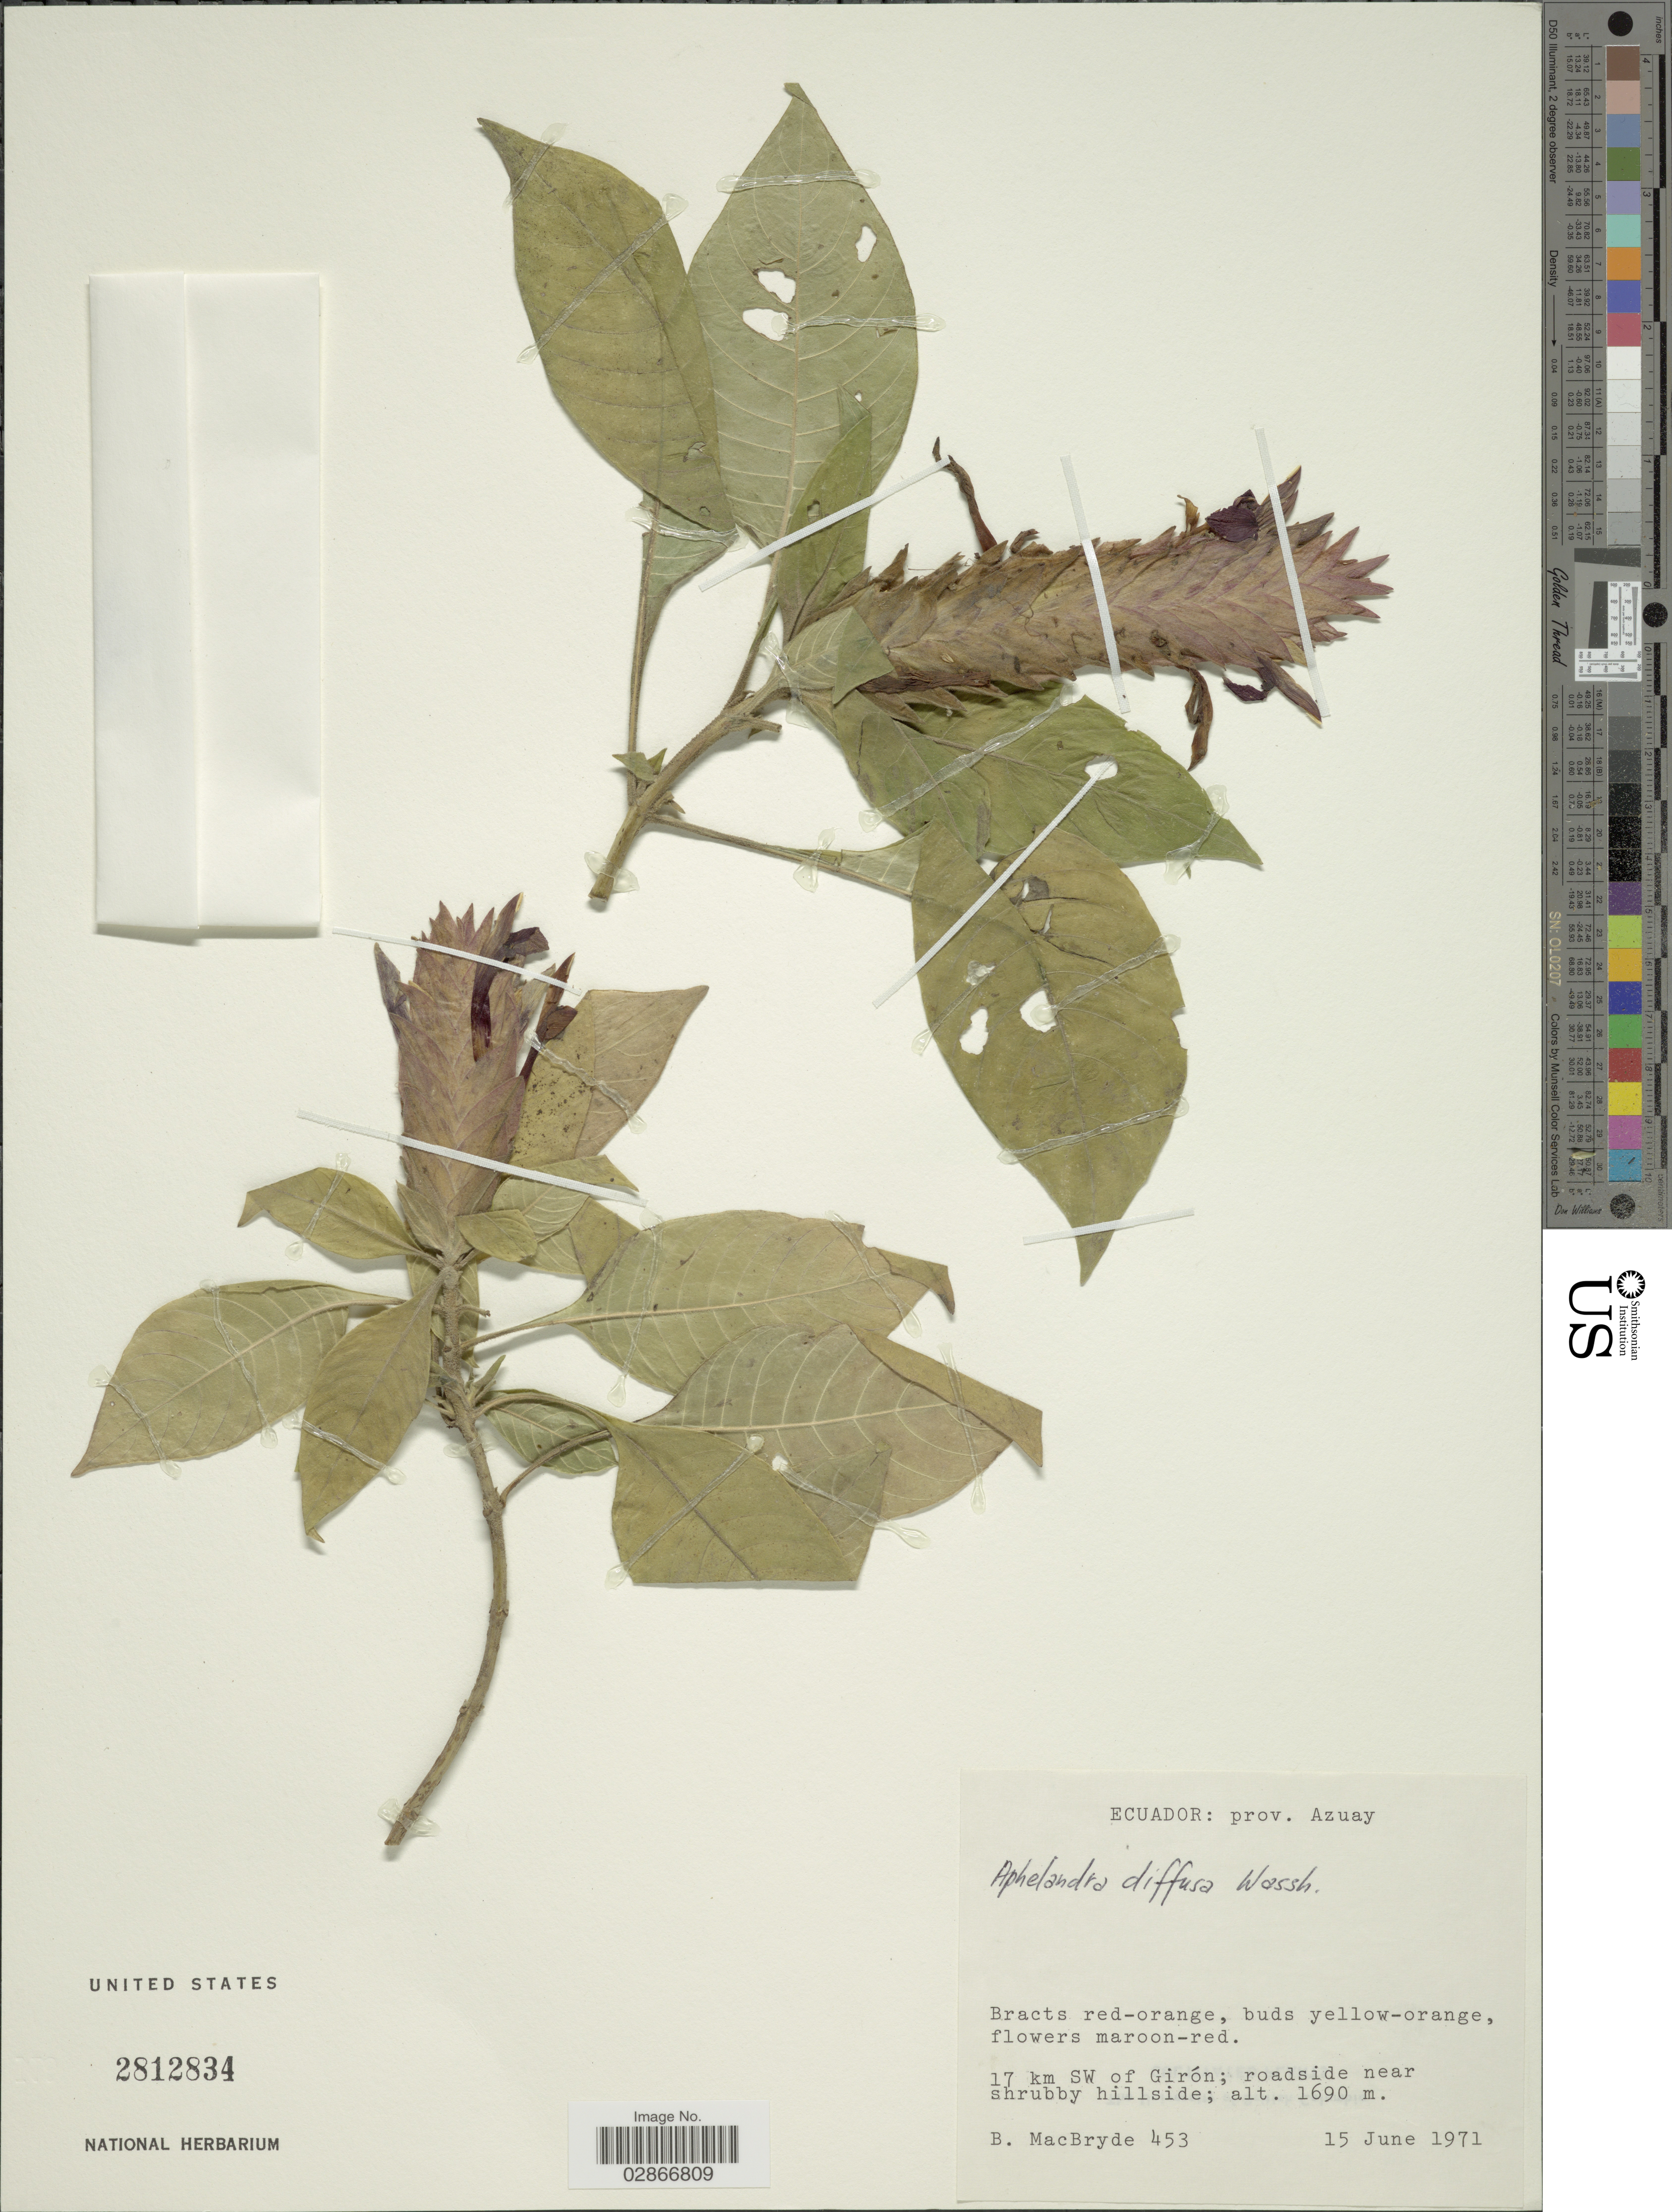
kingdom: Plantae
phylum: Tracheophyta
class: Magnoliopsida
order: Lamiales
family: Acanthaceae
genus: Aphelandra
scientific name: Aphelandra diffusa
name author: Wassh.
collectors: B. MacBryde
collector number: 453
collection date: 1971-06-15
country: Ecuador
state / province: Azuay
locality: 17 km SW of Girón.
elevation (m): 1690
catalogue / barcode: US 2812834